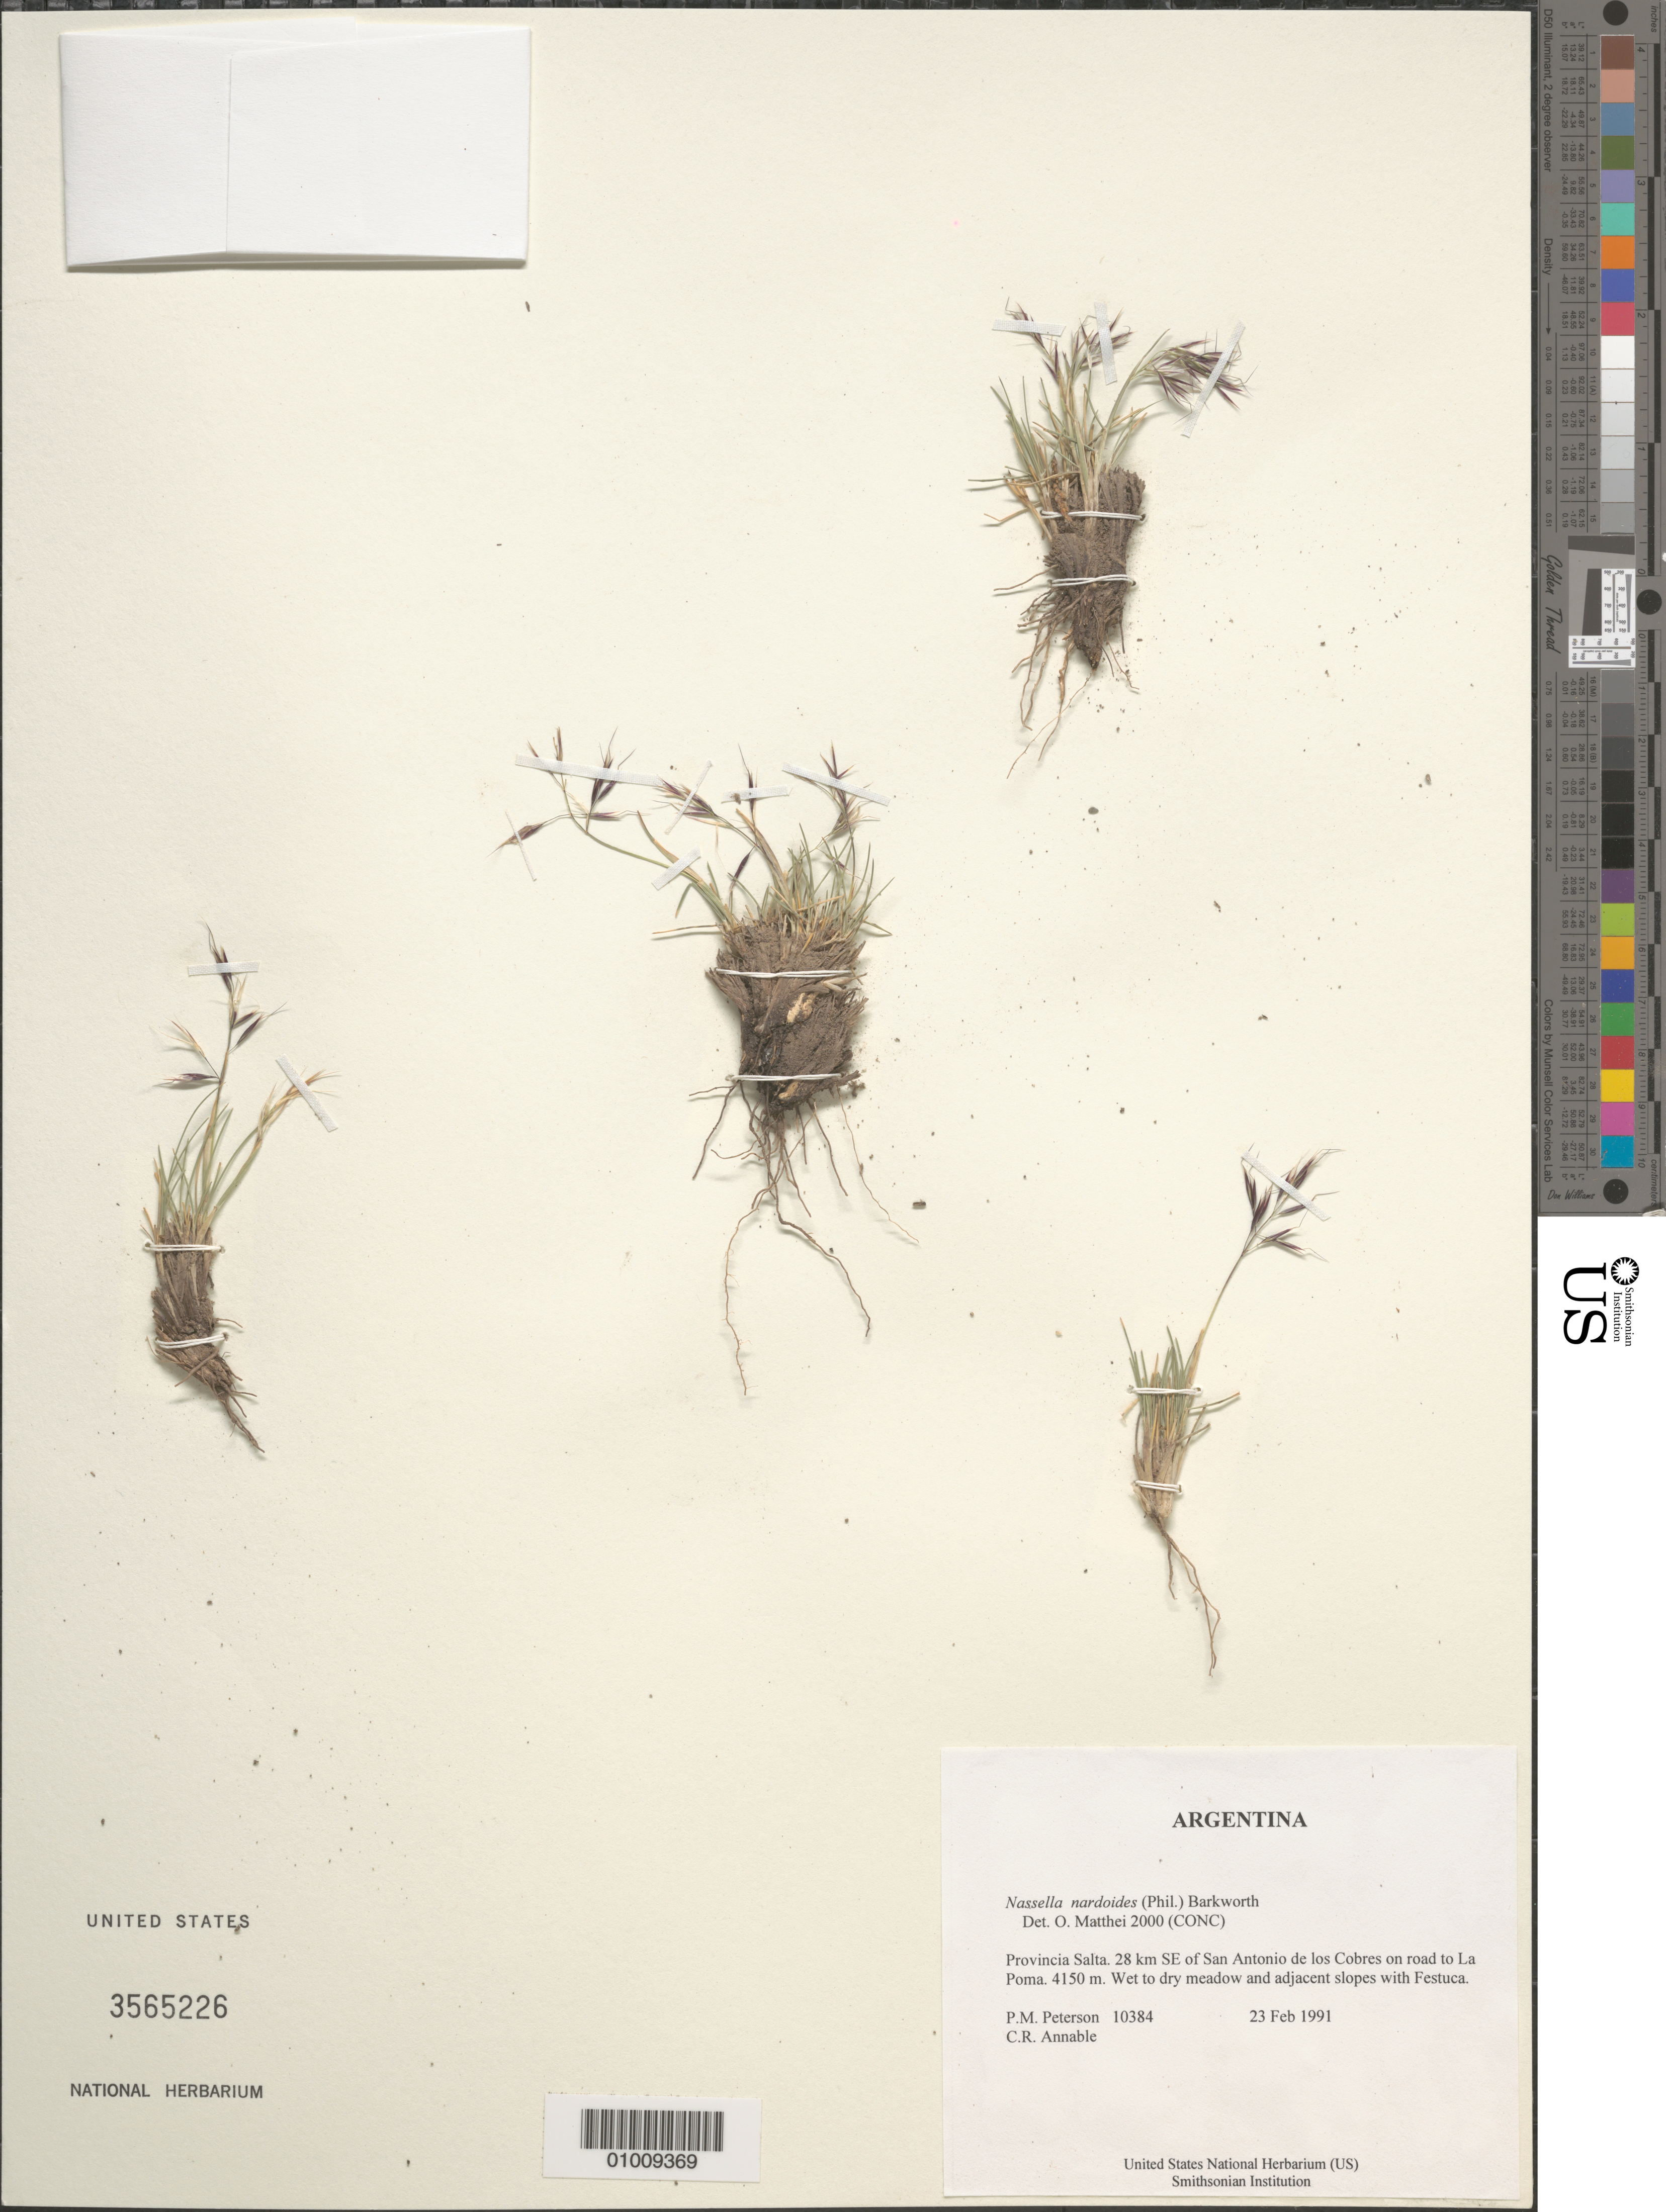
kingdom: Plantae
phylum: Tracheophyta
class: Liliopsida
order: Poales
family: Poaceae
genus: Nassella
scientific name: Nassella nardoides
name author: (Phil.) Barkworth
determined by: Matthei, O. R.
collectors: P. M. Peterson & C. R. Annable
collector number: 10384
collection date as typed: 23 Feb 1991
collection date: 1991-02-23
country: Argentina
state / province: Salta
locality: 28 km SE of San Antonio de los Cobres on road to La Poma.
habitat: Wet to dry meadow and adjacent slopes with Festuca.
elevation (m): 4150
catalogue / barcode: US 3565226